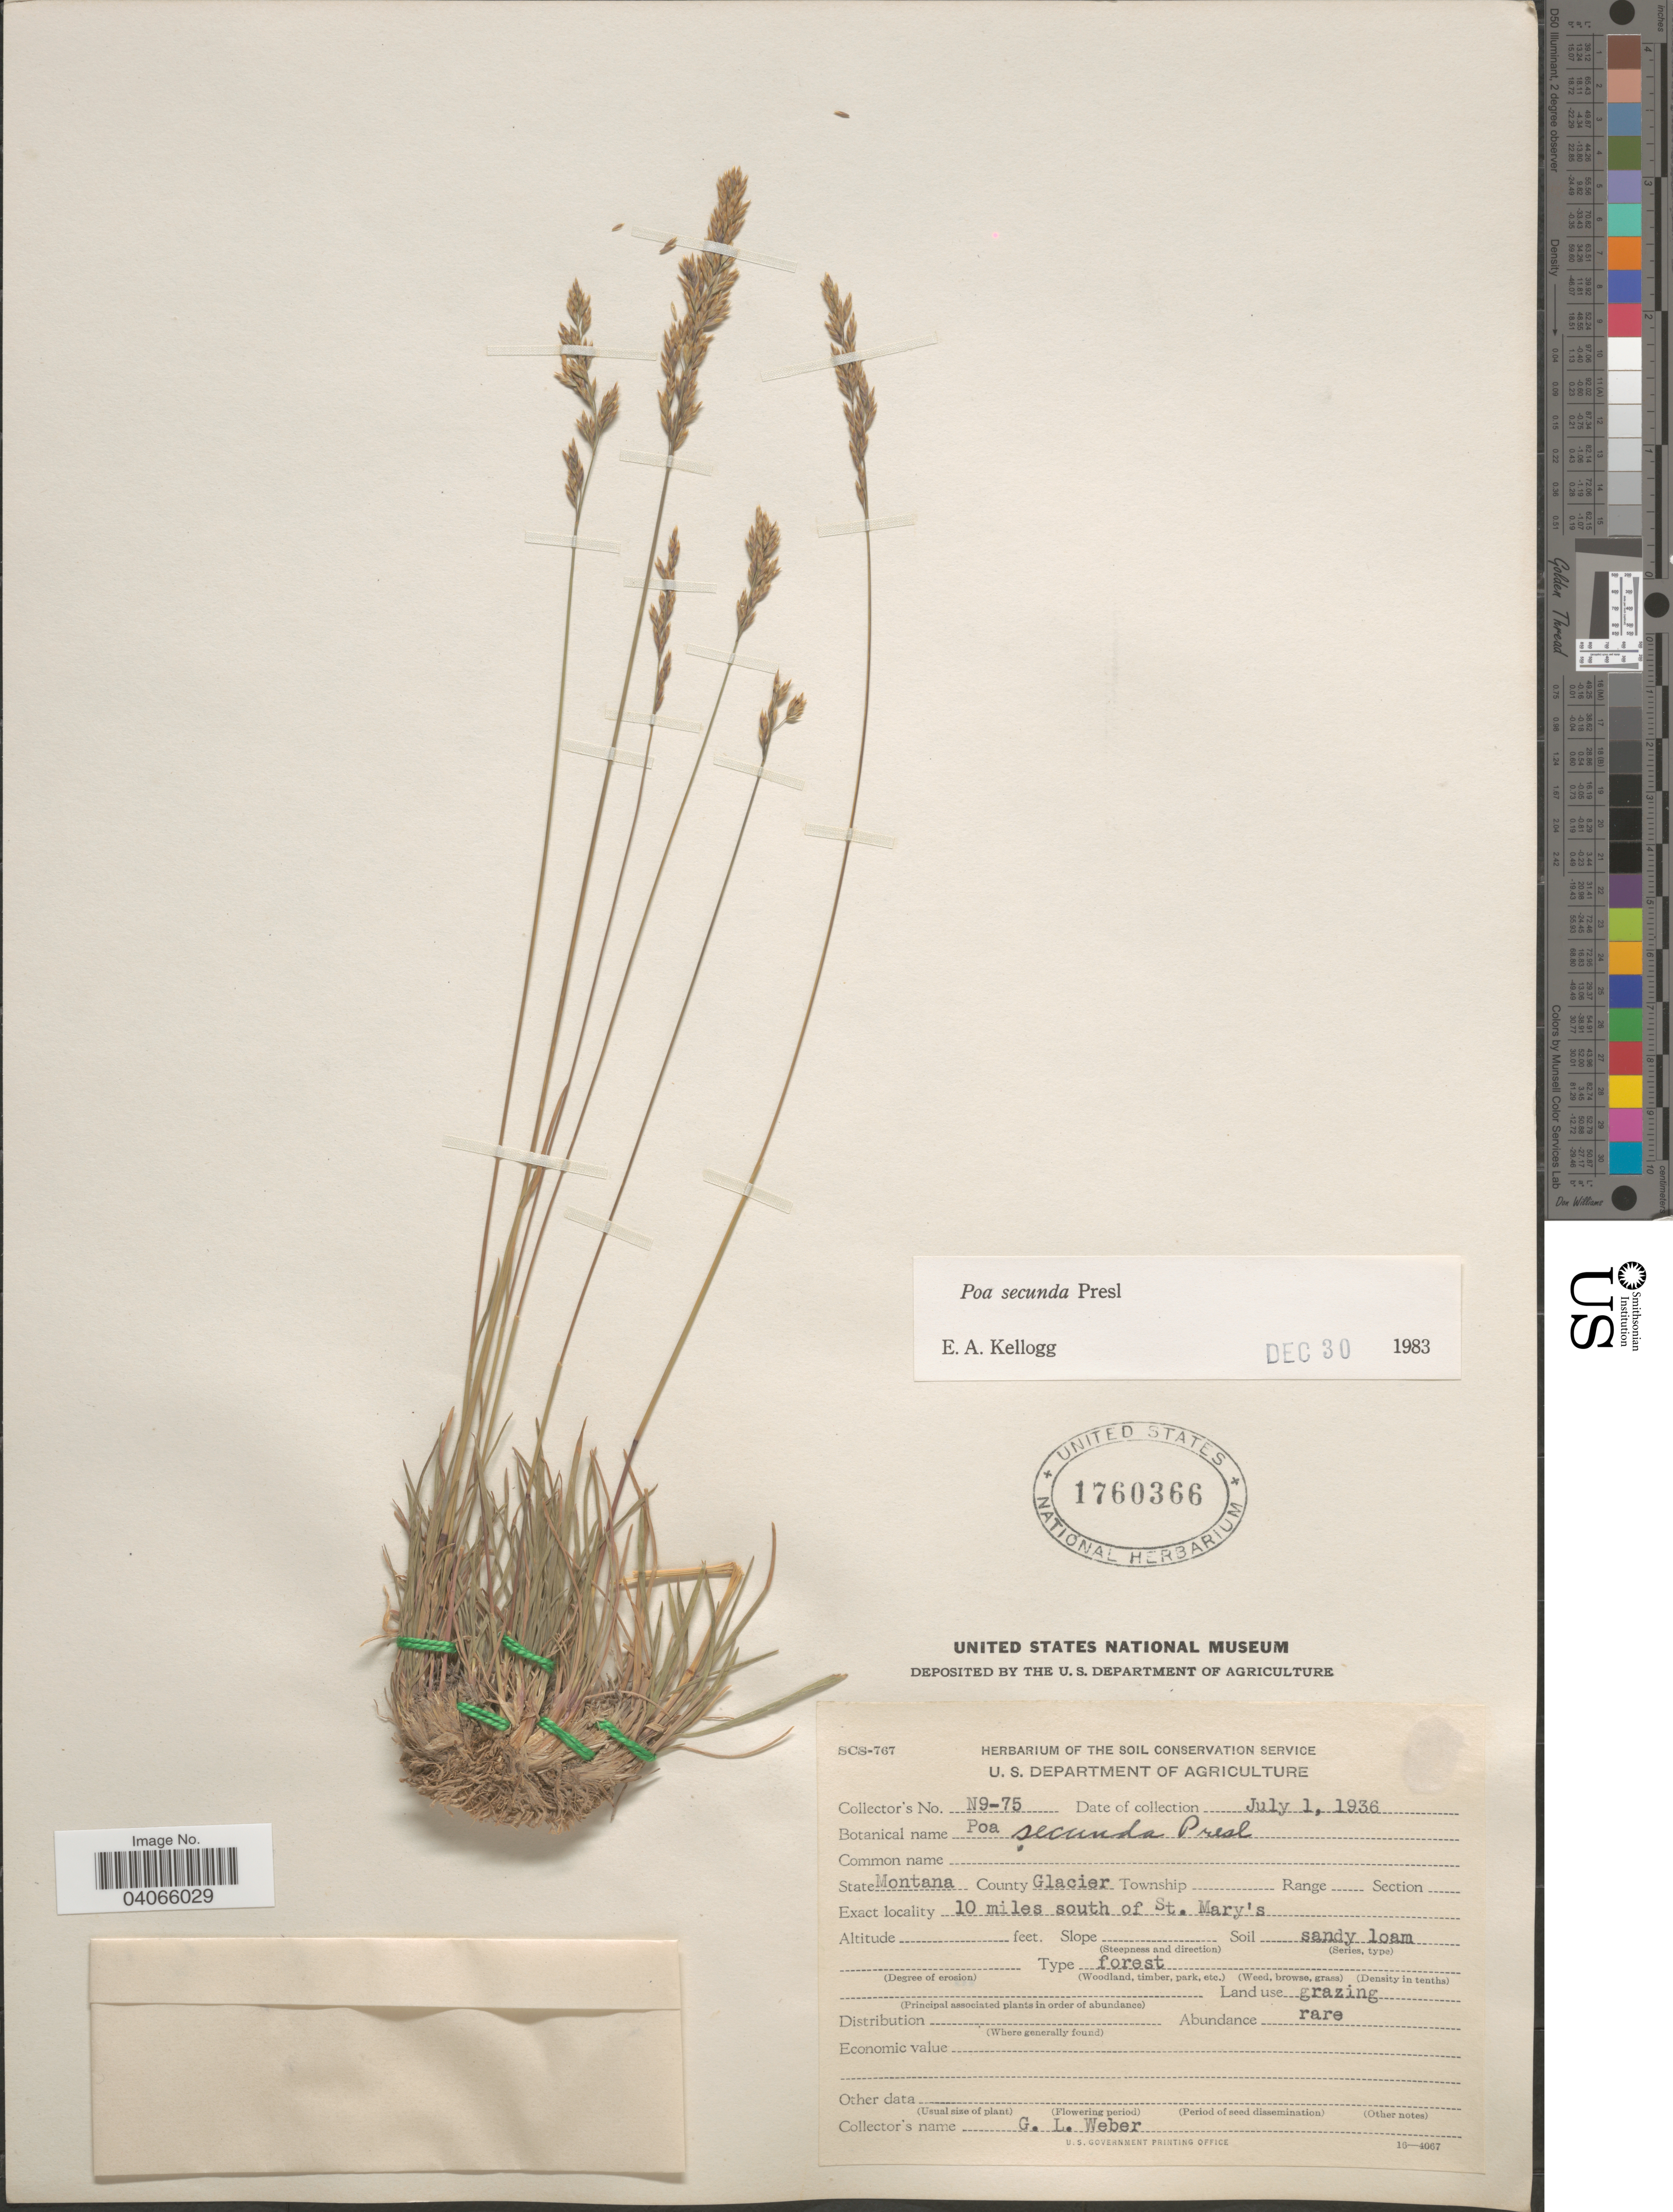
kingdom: Plantae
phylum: Tracheophyta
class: Liliopsida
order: Poales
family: Poaceae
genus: Poa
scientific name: Poa secunda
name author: J. Presl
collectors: G. Weber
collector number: N9-75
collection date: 1936-07-01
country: United States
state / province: Montana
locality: County Glacier. 10 miles south of St. Mary's.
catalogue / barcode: US 1760366